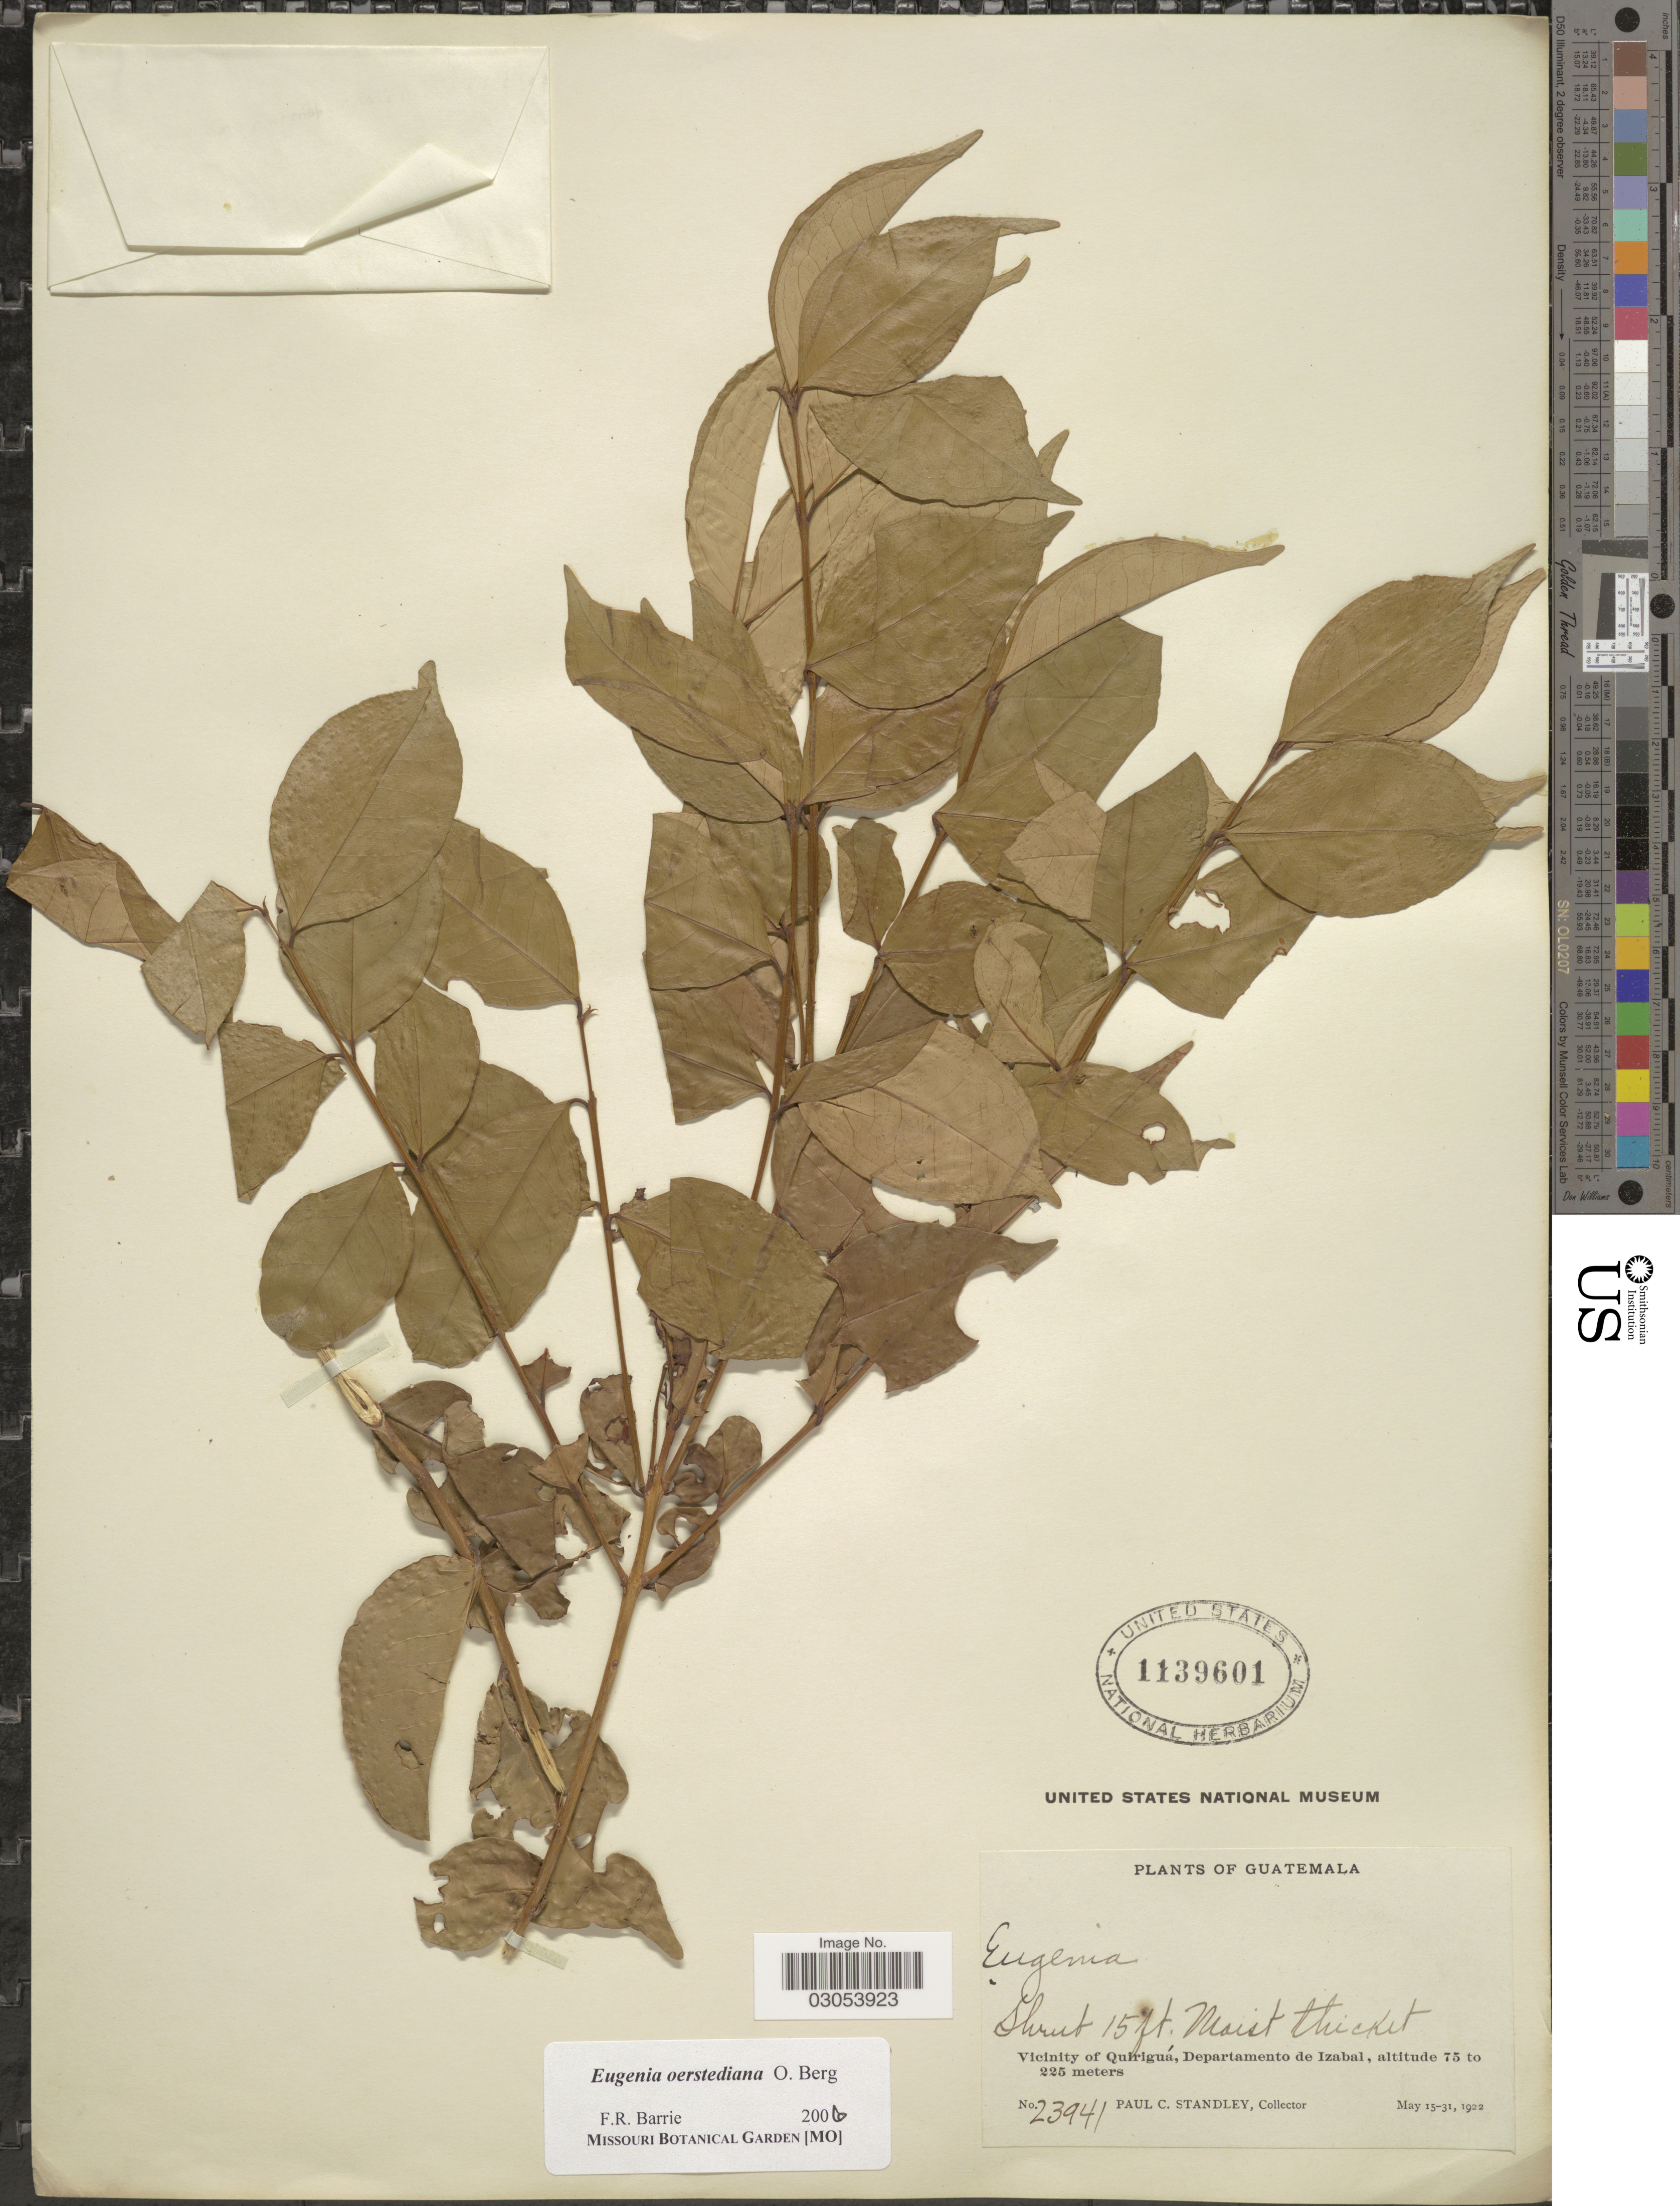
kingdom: Plantae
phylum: Tracheophyta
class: Magnoliopsida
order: Myrtales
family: Myrtaceae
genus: Eugenia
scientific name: Eugenia oerstediana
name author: O. Berg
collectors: P. C. Standley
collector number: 23941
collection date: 1922-05-15/1922-05-31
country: Guatemala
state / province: Izabal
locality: Vicinity of Quiriguá, Departamento de Izabal.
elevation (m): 75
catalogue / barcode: US 1139601